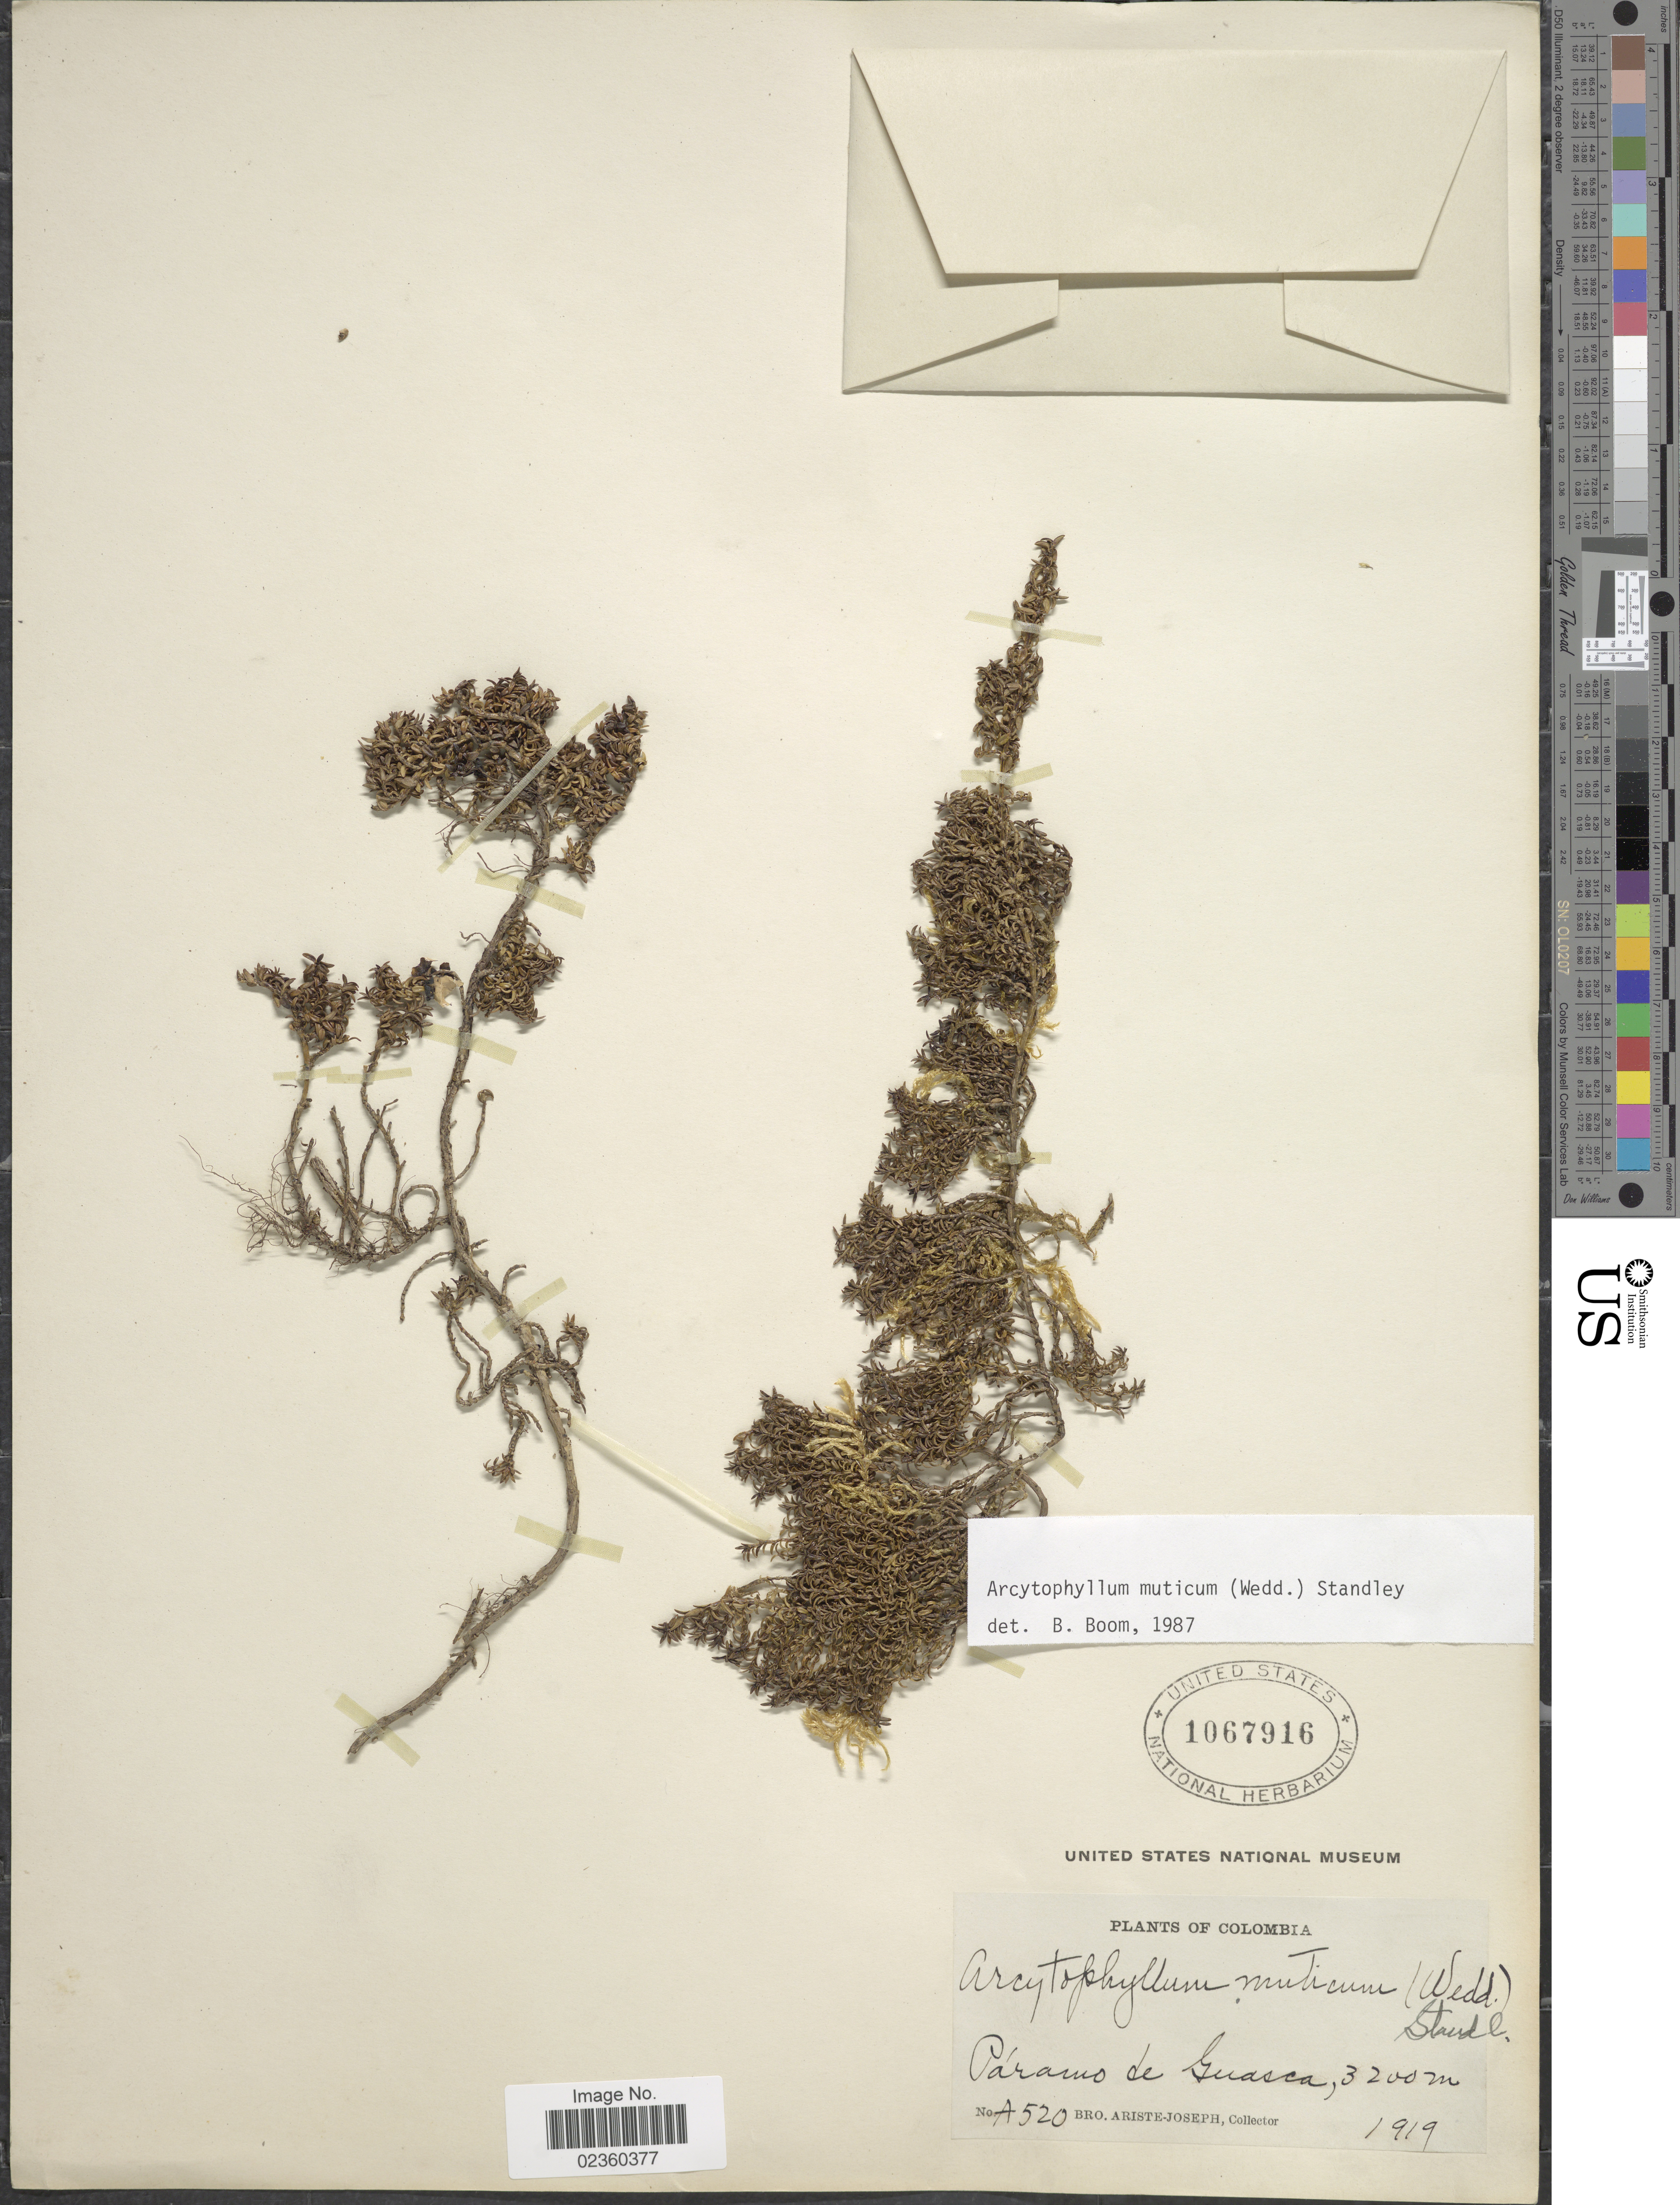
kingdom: Plantae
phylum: Tracheophyta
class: Magnoliopsida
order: Gentianales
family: Rubiaceae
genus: Arcytophyllum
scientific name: Arcytophyllum muticum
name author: (Wedd.) Standl.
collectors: Bro. Ariste-Joseph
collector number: A 520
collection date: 1919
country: Colombia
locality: Páramo de Guasca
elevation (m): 3200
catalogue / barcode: US 1067916